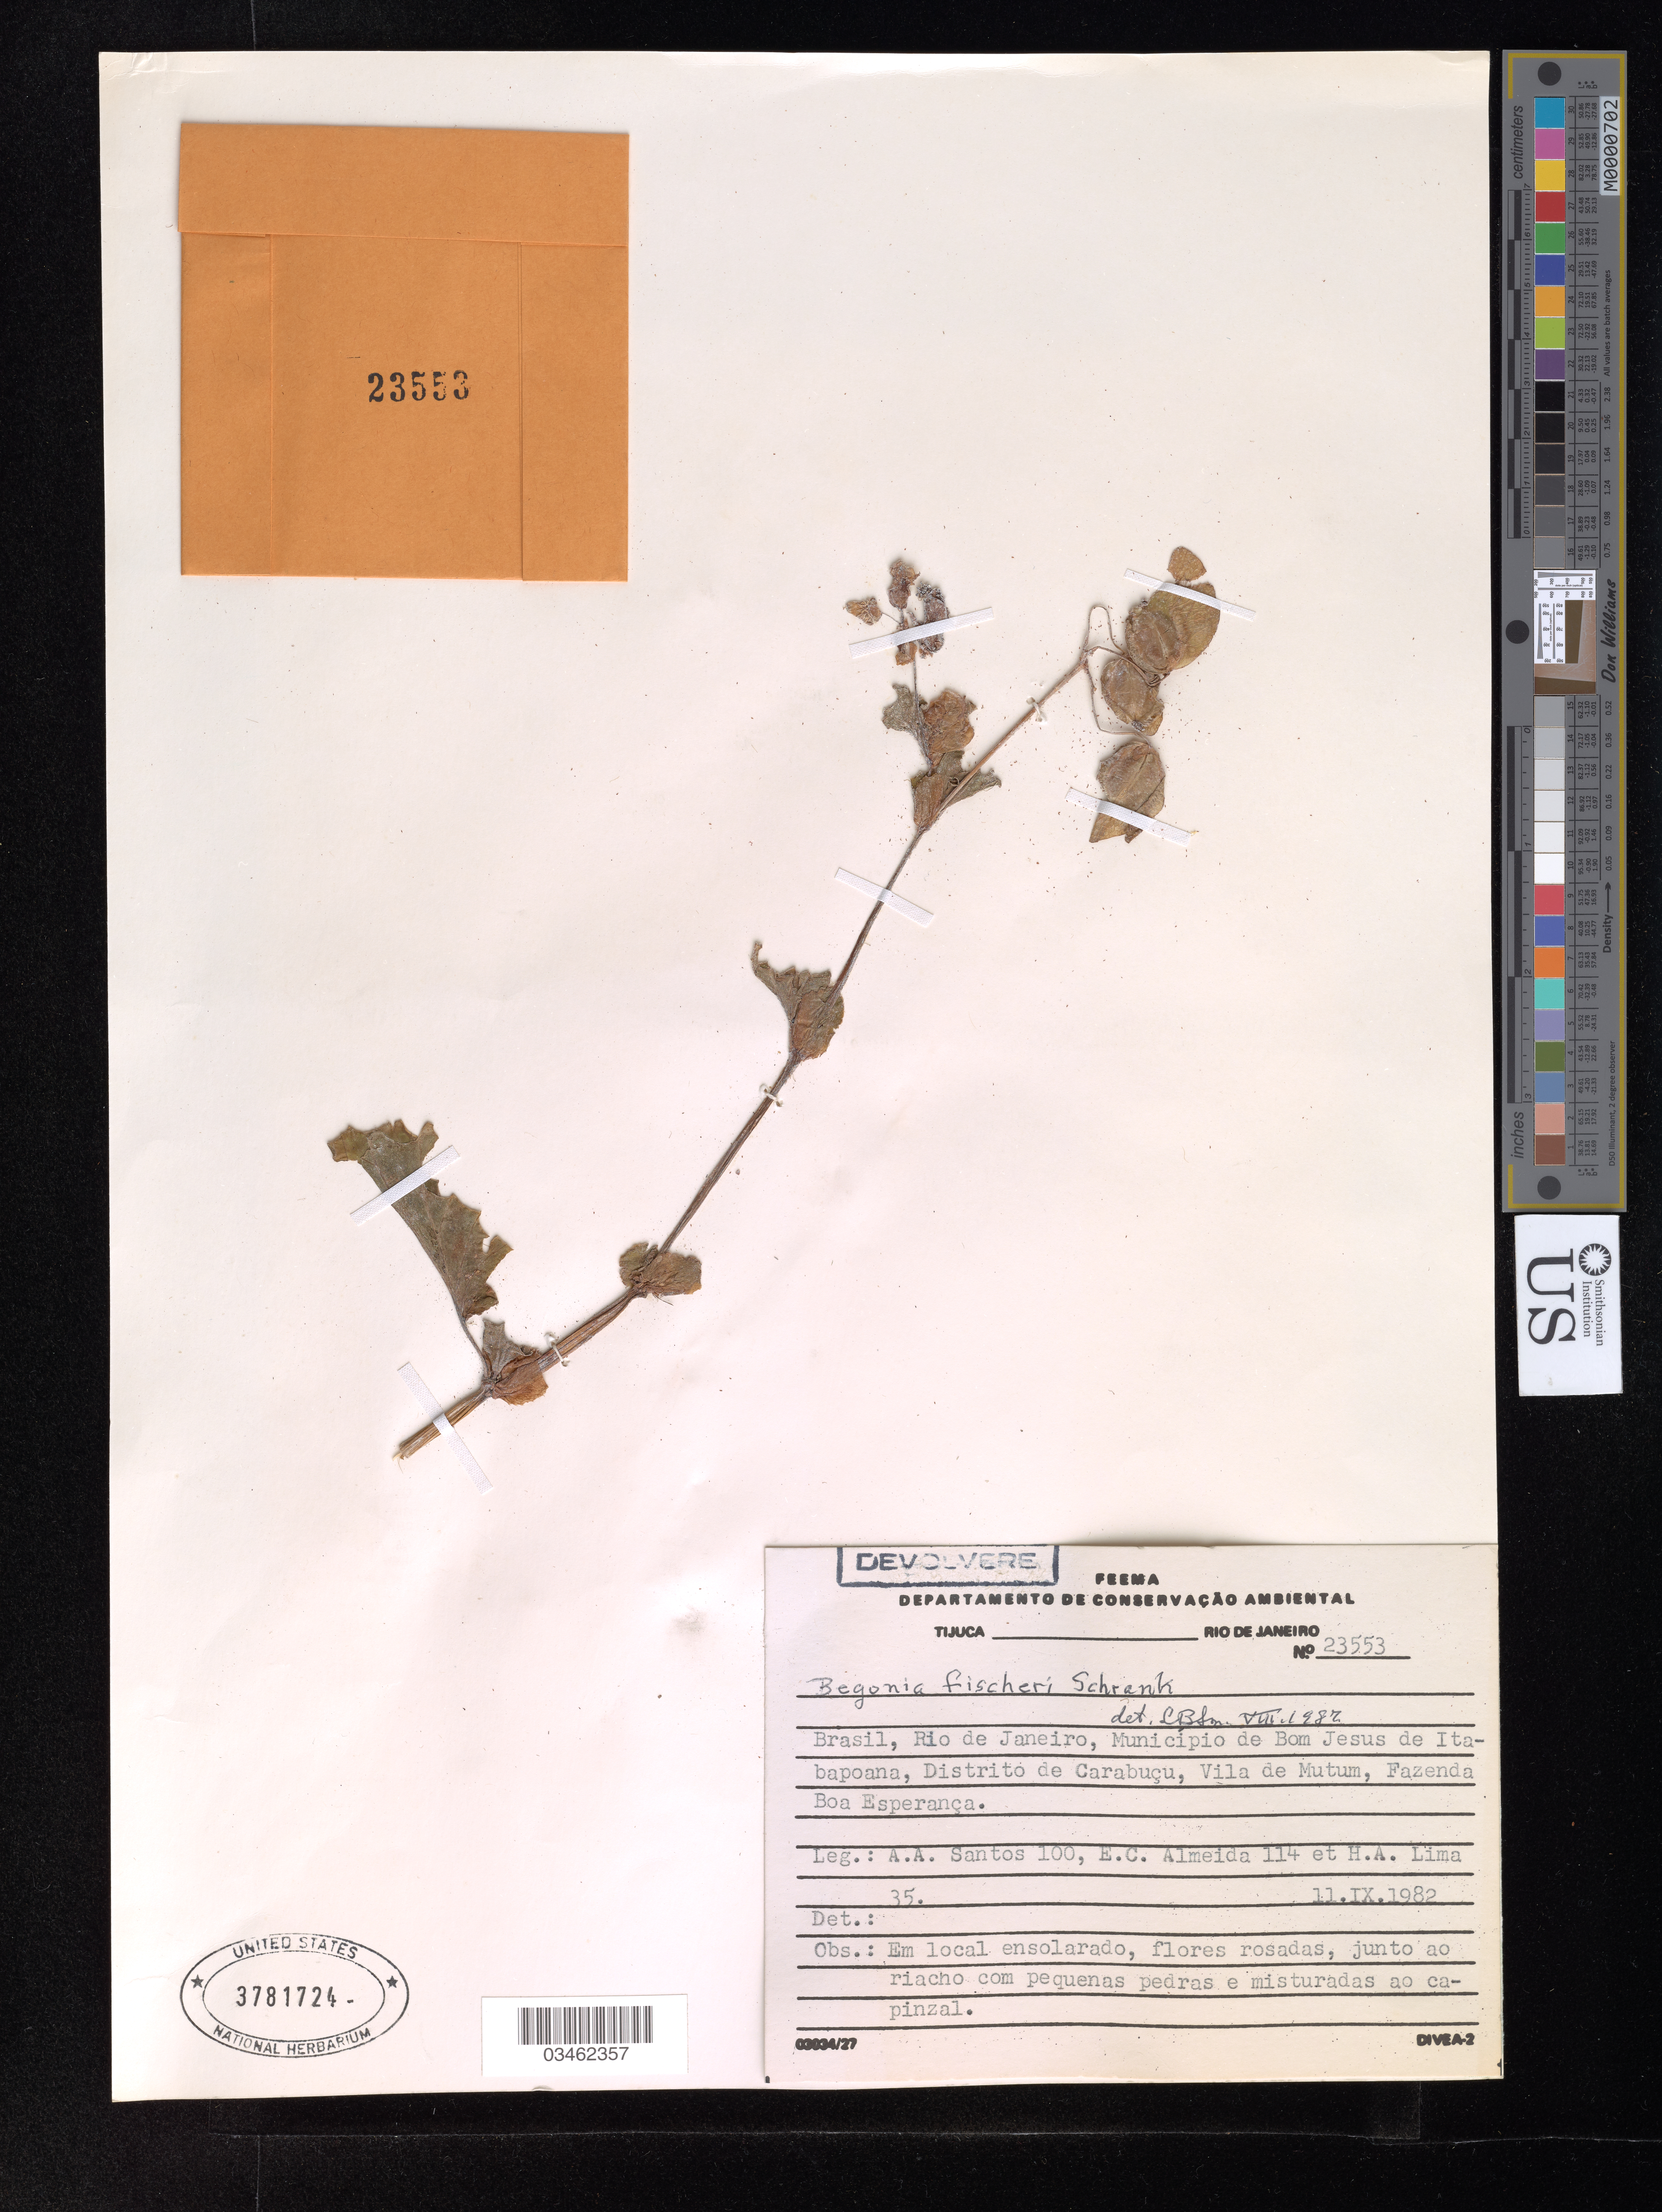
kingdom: Plantae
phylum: Tracheophyta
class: Magnoliopsida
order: Cucurbitales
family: Begoniaceae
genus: Begonia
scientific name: Begonia fischeri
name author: Schrank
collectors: A. Santos, E. Almeida & H. Lima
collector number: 114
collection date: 1982-09-11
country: Brazil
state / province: Rio de Janeiro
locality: Município de Bom Jesus de Itabapoana, Distrito de Carabuçu, Vila de Mutum, Fazenda Boa Esperança.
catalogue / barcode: US 3781724